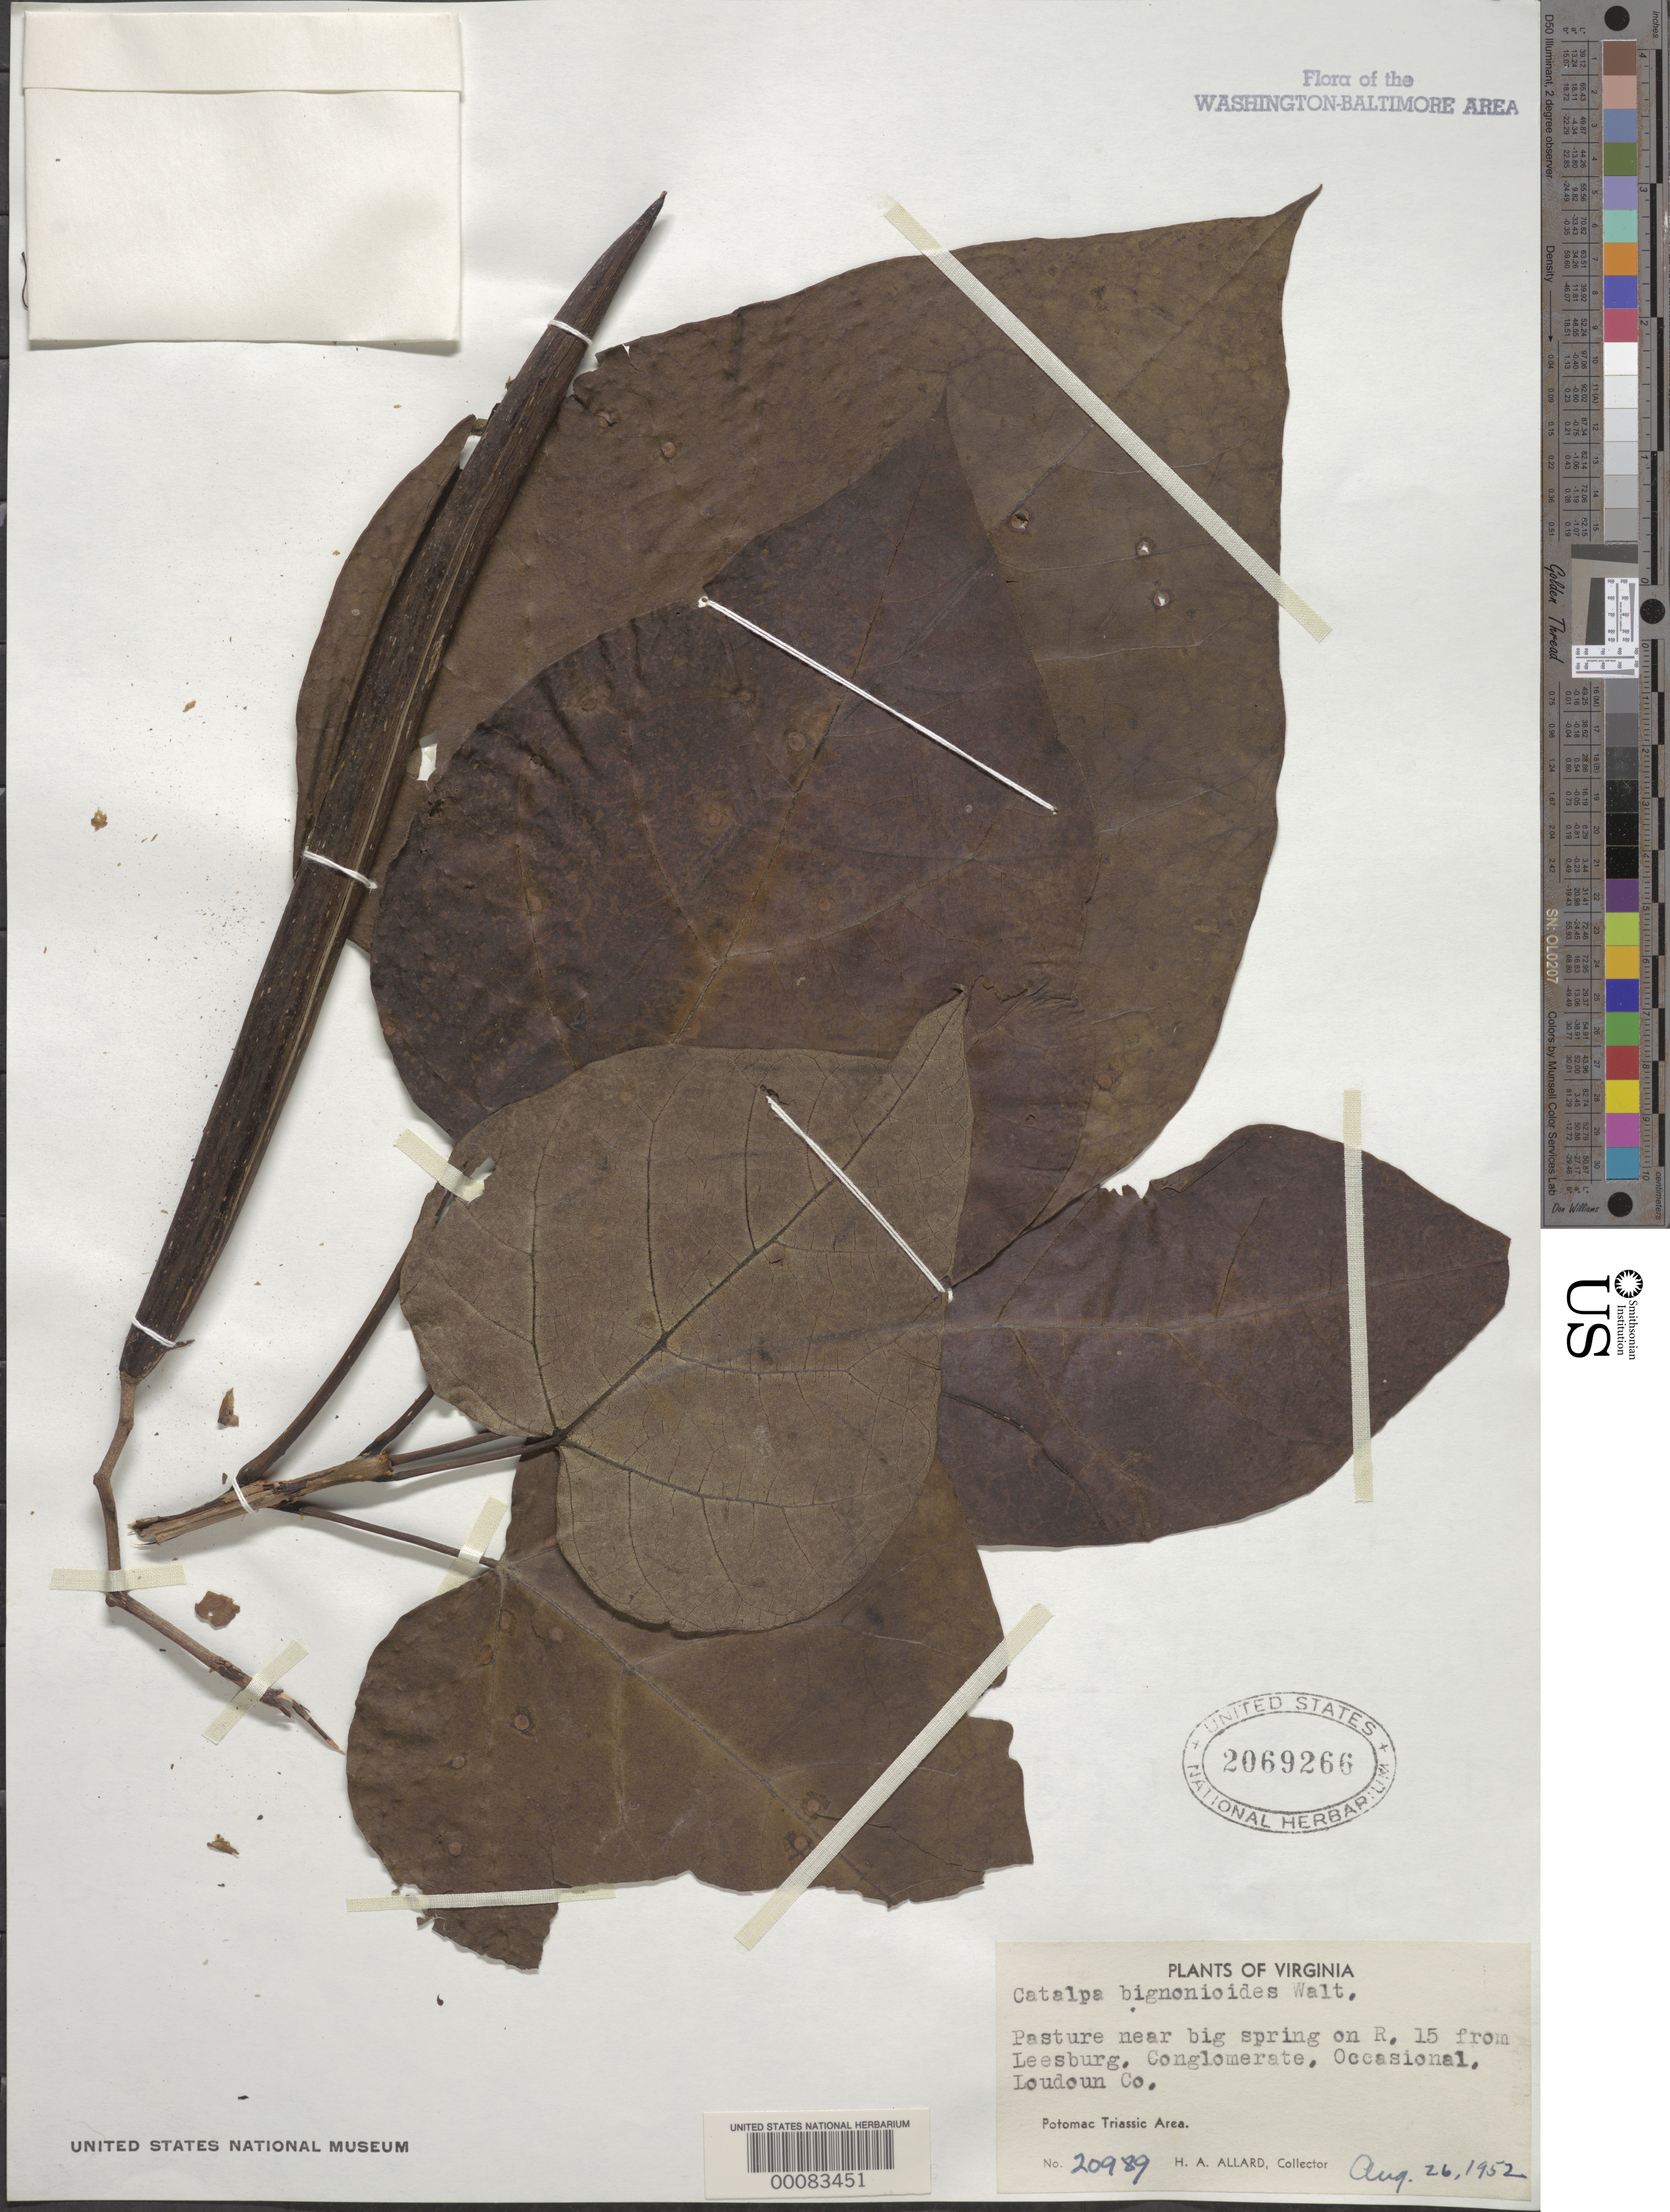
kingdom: Plantae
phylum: Tracheophyta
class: Magnoliopsida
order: Lamiales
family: Bignoniaceae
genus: Catalpa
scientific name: Catalpa bignonioides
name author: Walter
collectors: H. A. Allard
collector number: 20989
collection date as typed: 26 Aug 1952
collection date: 1952-08-26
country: United States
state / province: Virginia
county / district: Loudoun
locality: Spring on Rt. 15 from Leesburg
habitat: Conglomerate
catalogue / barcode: US 2069266